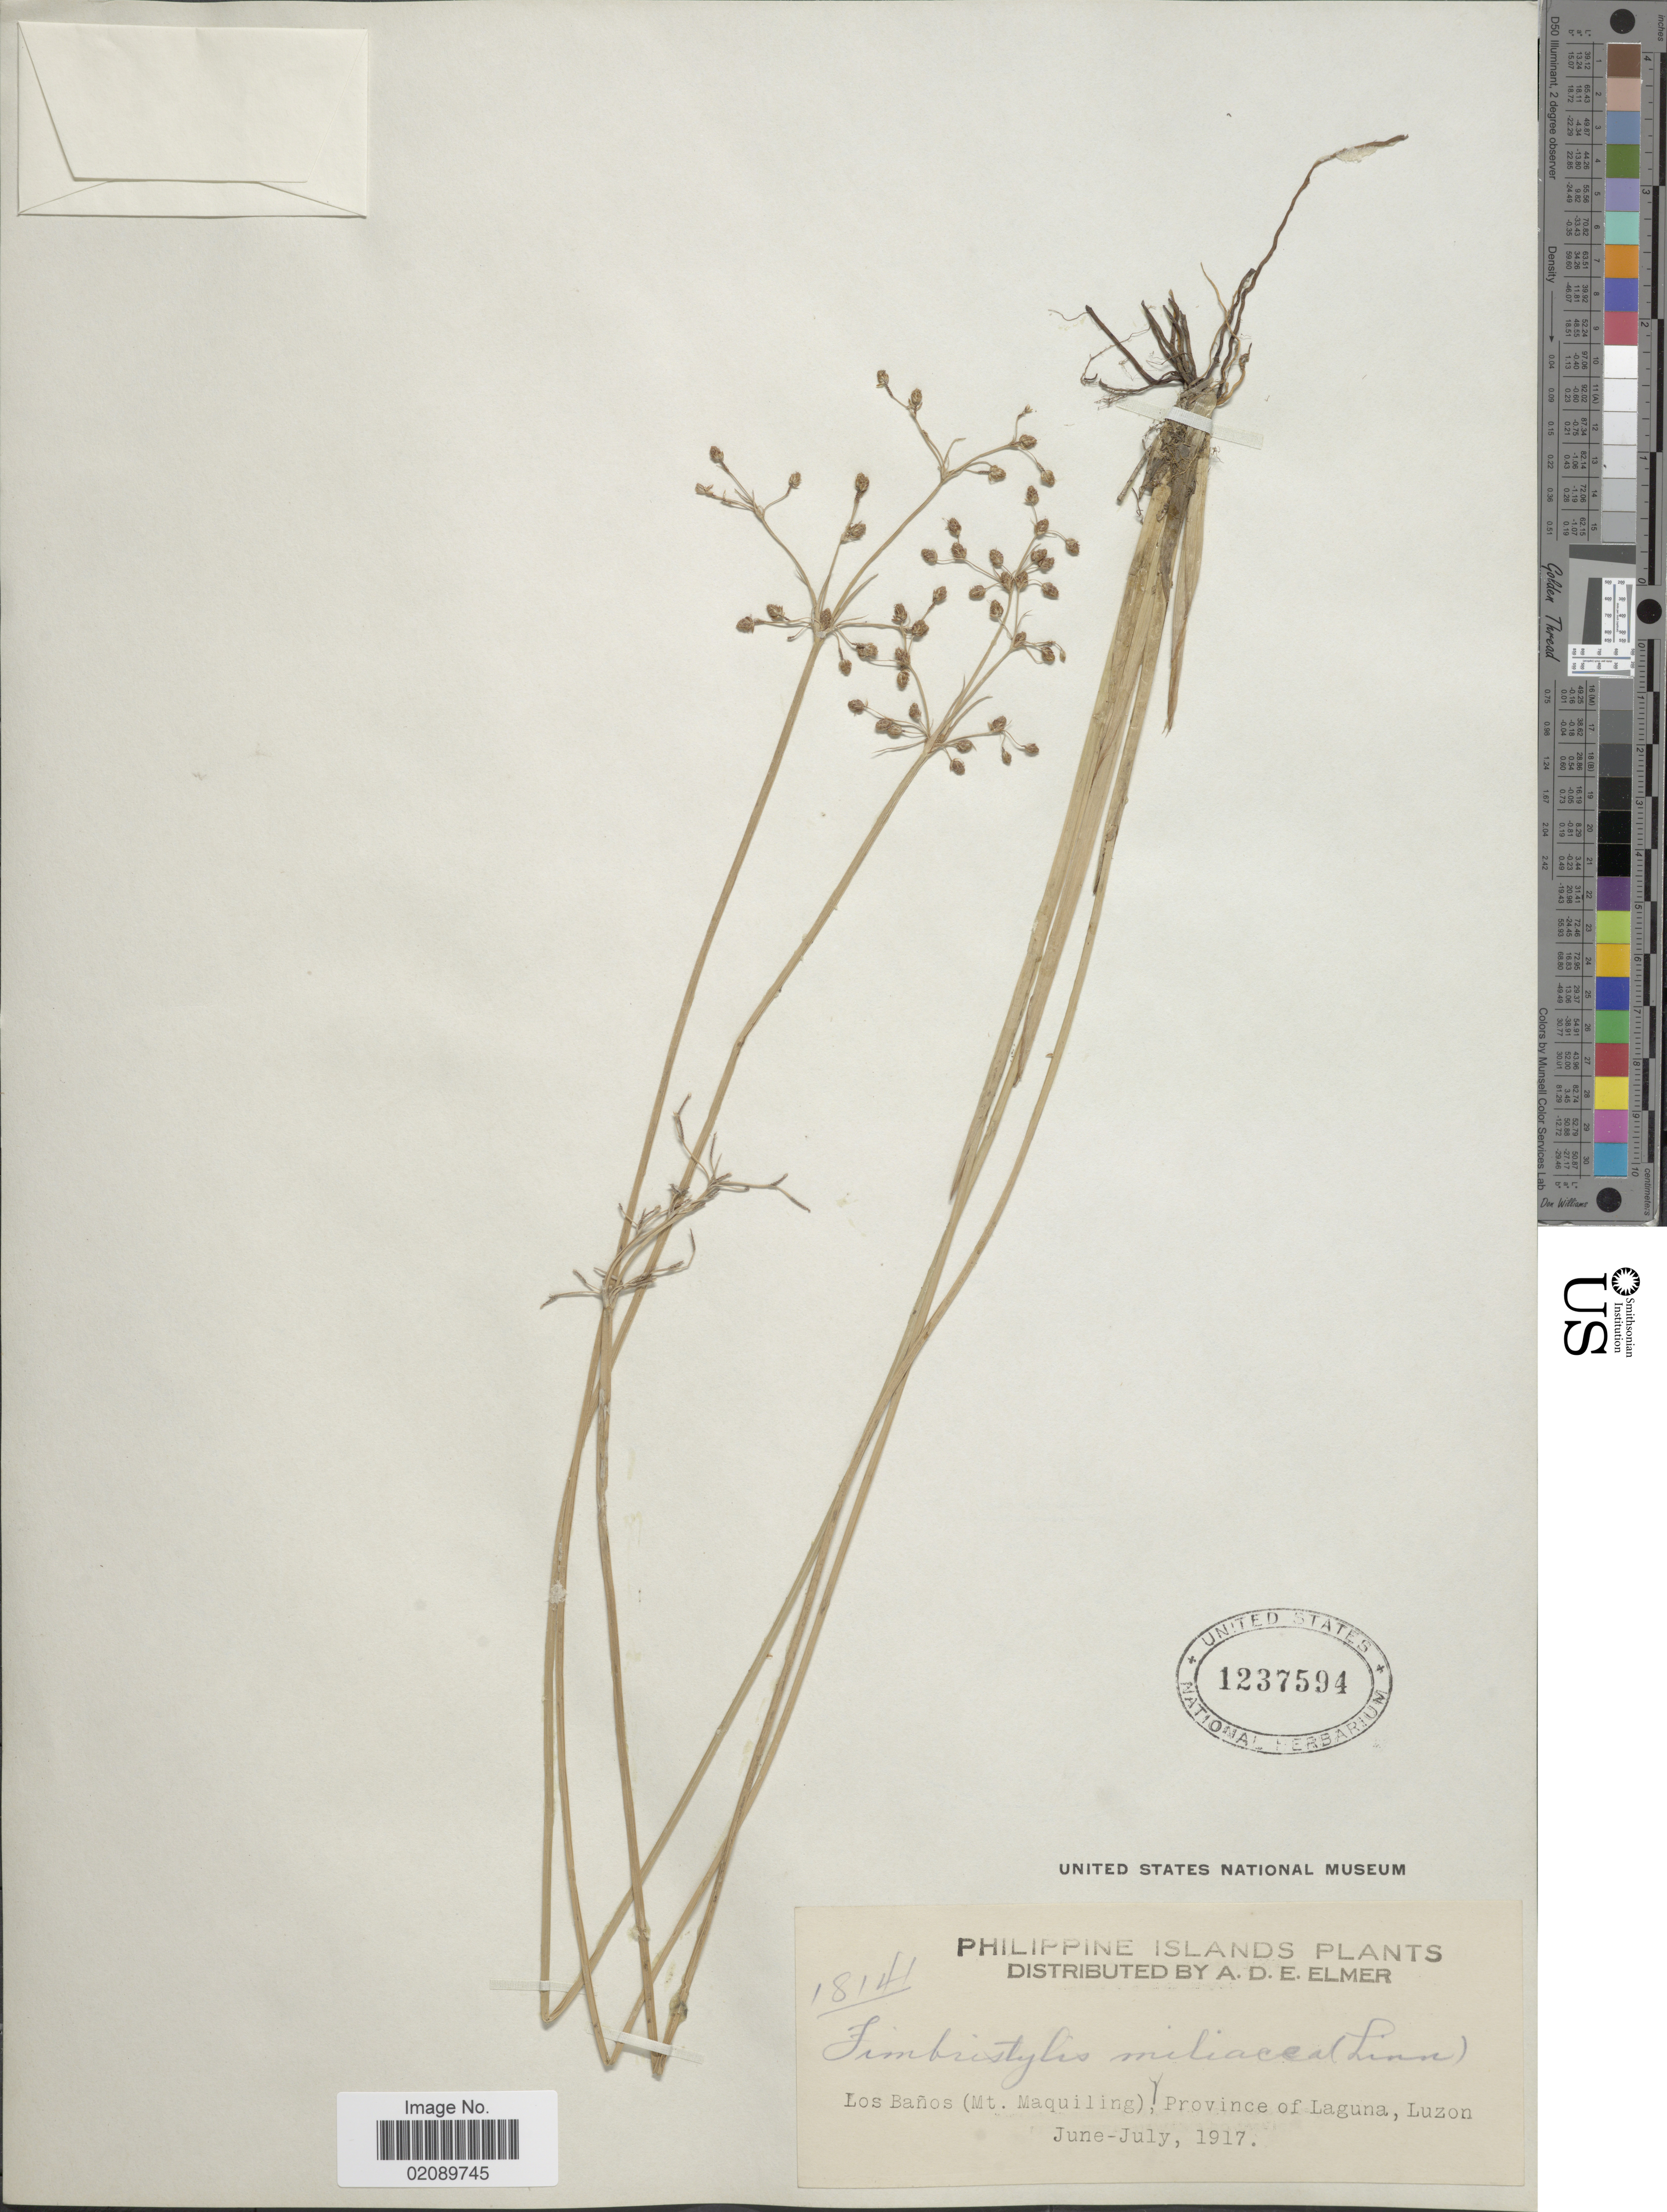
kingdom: Plantae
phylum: Tracheophyta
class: Liliopsida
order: Poales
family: Cyperaceae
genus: Fimbristylis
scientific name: Fimbristylis littoralis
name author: Gaudich.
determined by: Strong, M. T., (US), Smithsonian Institution - National Museum of Natural History (UNITED STATES)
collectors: A. D. E. Elmer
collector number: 18141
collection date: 1917-06/1917-07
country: Philippines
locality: Philippine Islands, Los Banos (Mt. Maquiling), Province of Laguna, Luzon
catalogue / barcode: US 1237594